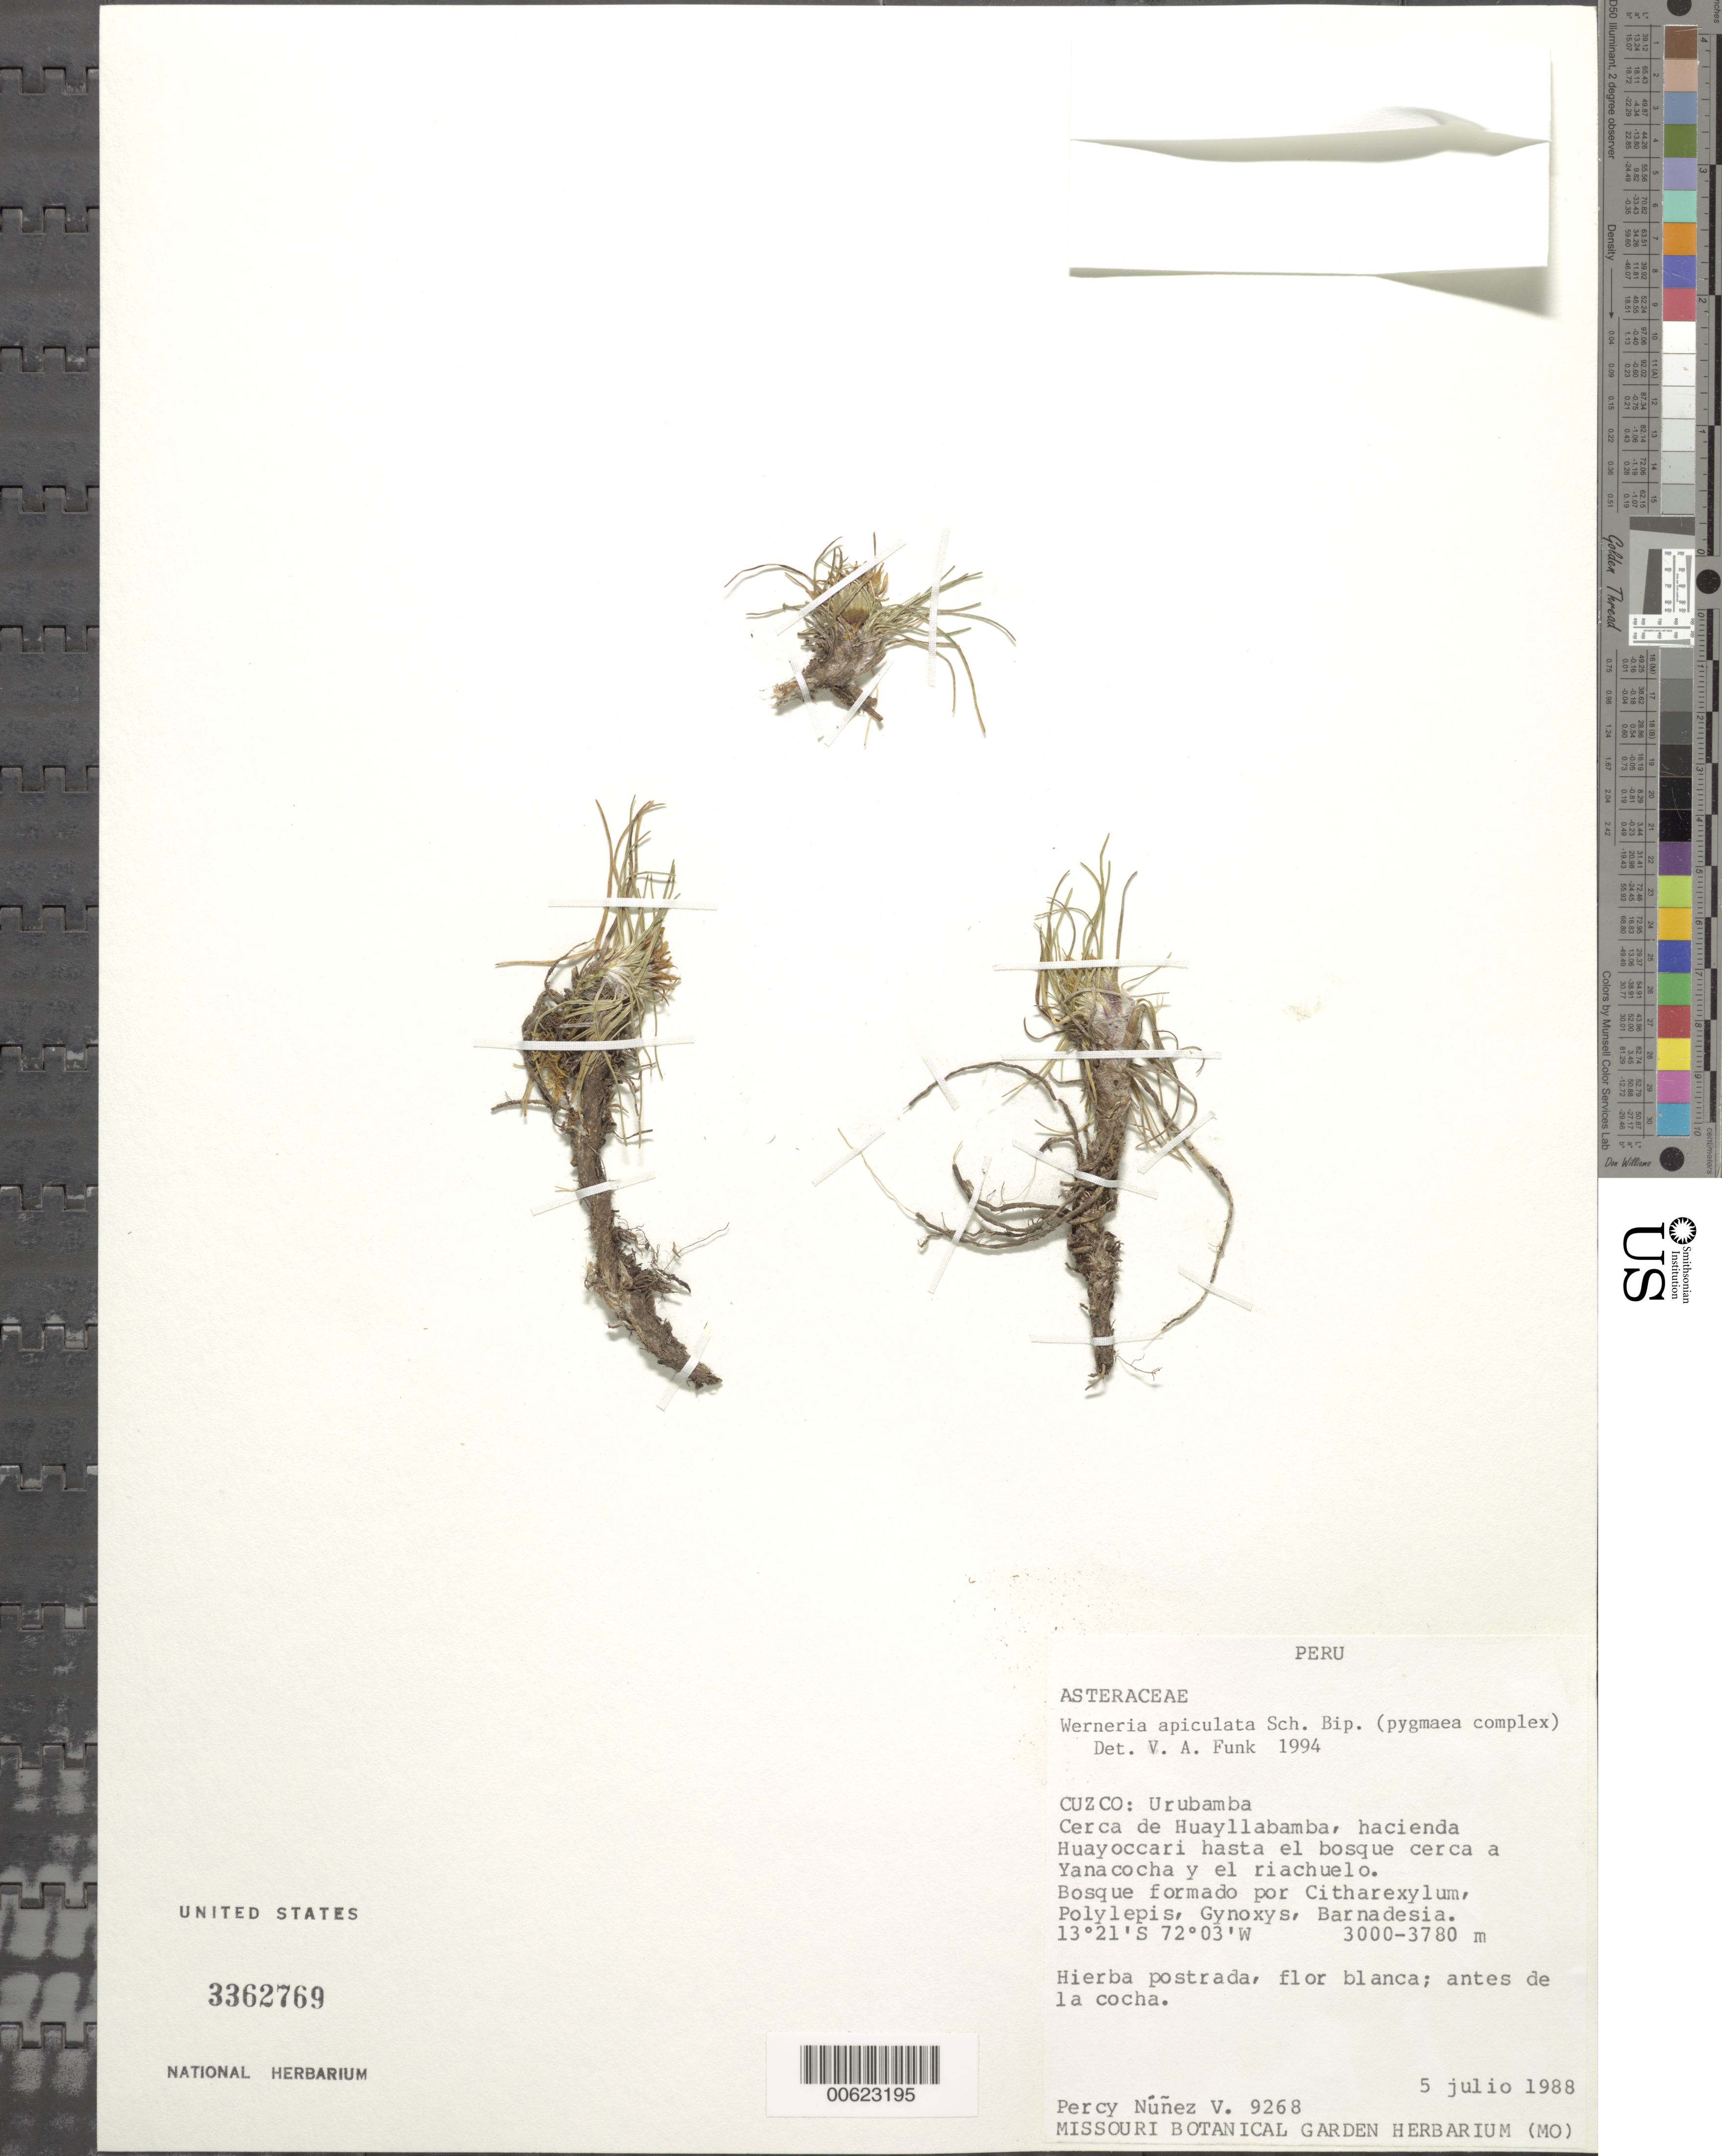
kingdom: Plantae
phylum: Tracheophyta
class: Magnoliopsida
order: Asterales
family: Asteraceae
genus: Werneria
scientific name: Werneria apiculata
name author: Sch. Bip.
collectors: P. Núñez V.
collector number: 9268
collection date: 1988-07-05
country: Peru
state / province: Cusco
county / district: Urubamba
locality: Urubamba, Cerca de Huayllabamba, hacienda Huayoccari hasta el bosque ca. a Yanacocha y el riachuelo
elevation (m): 3000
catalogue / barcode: US 3362769